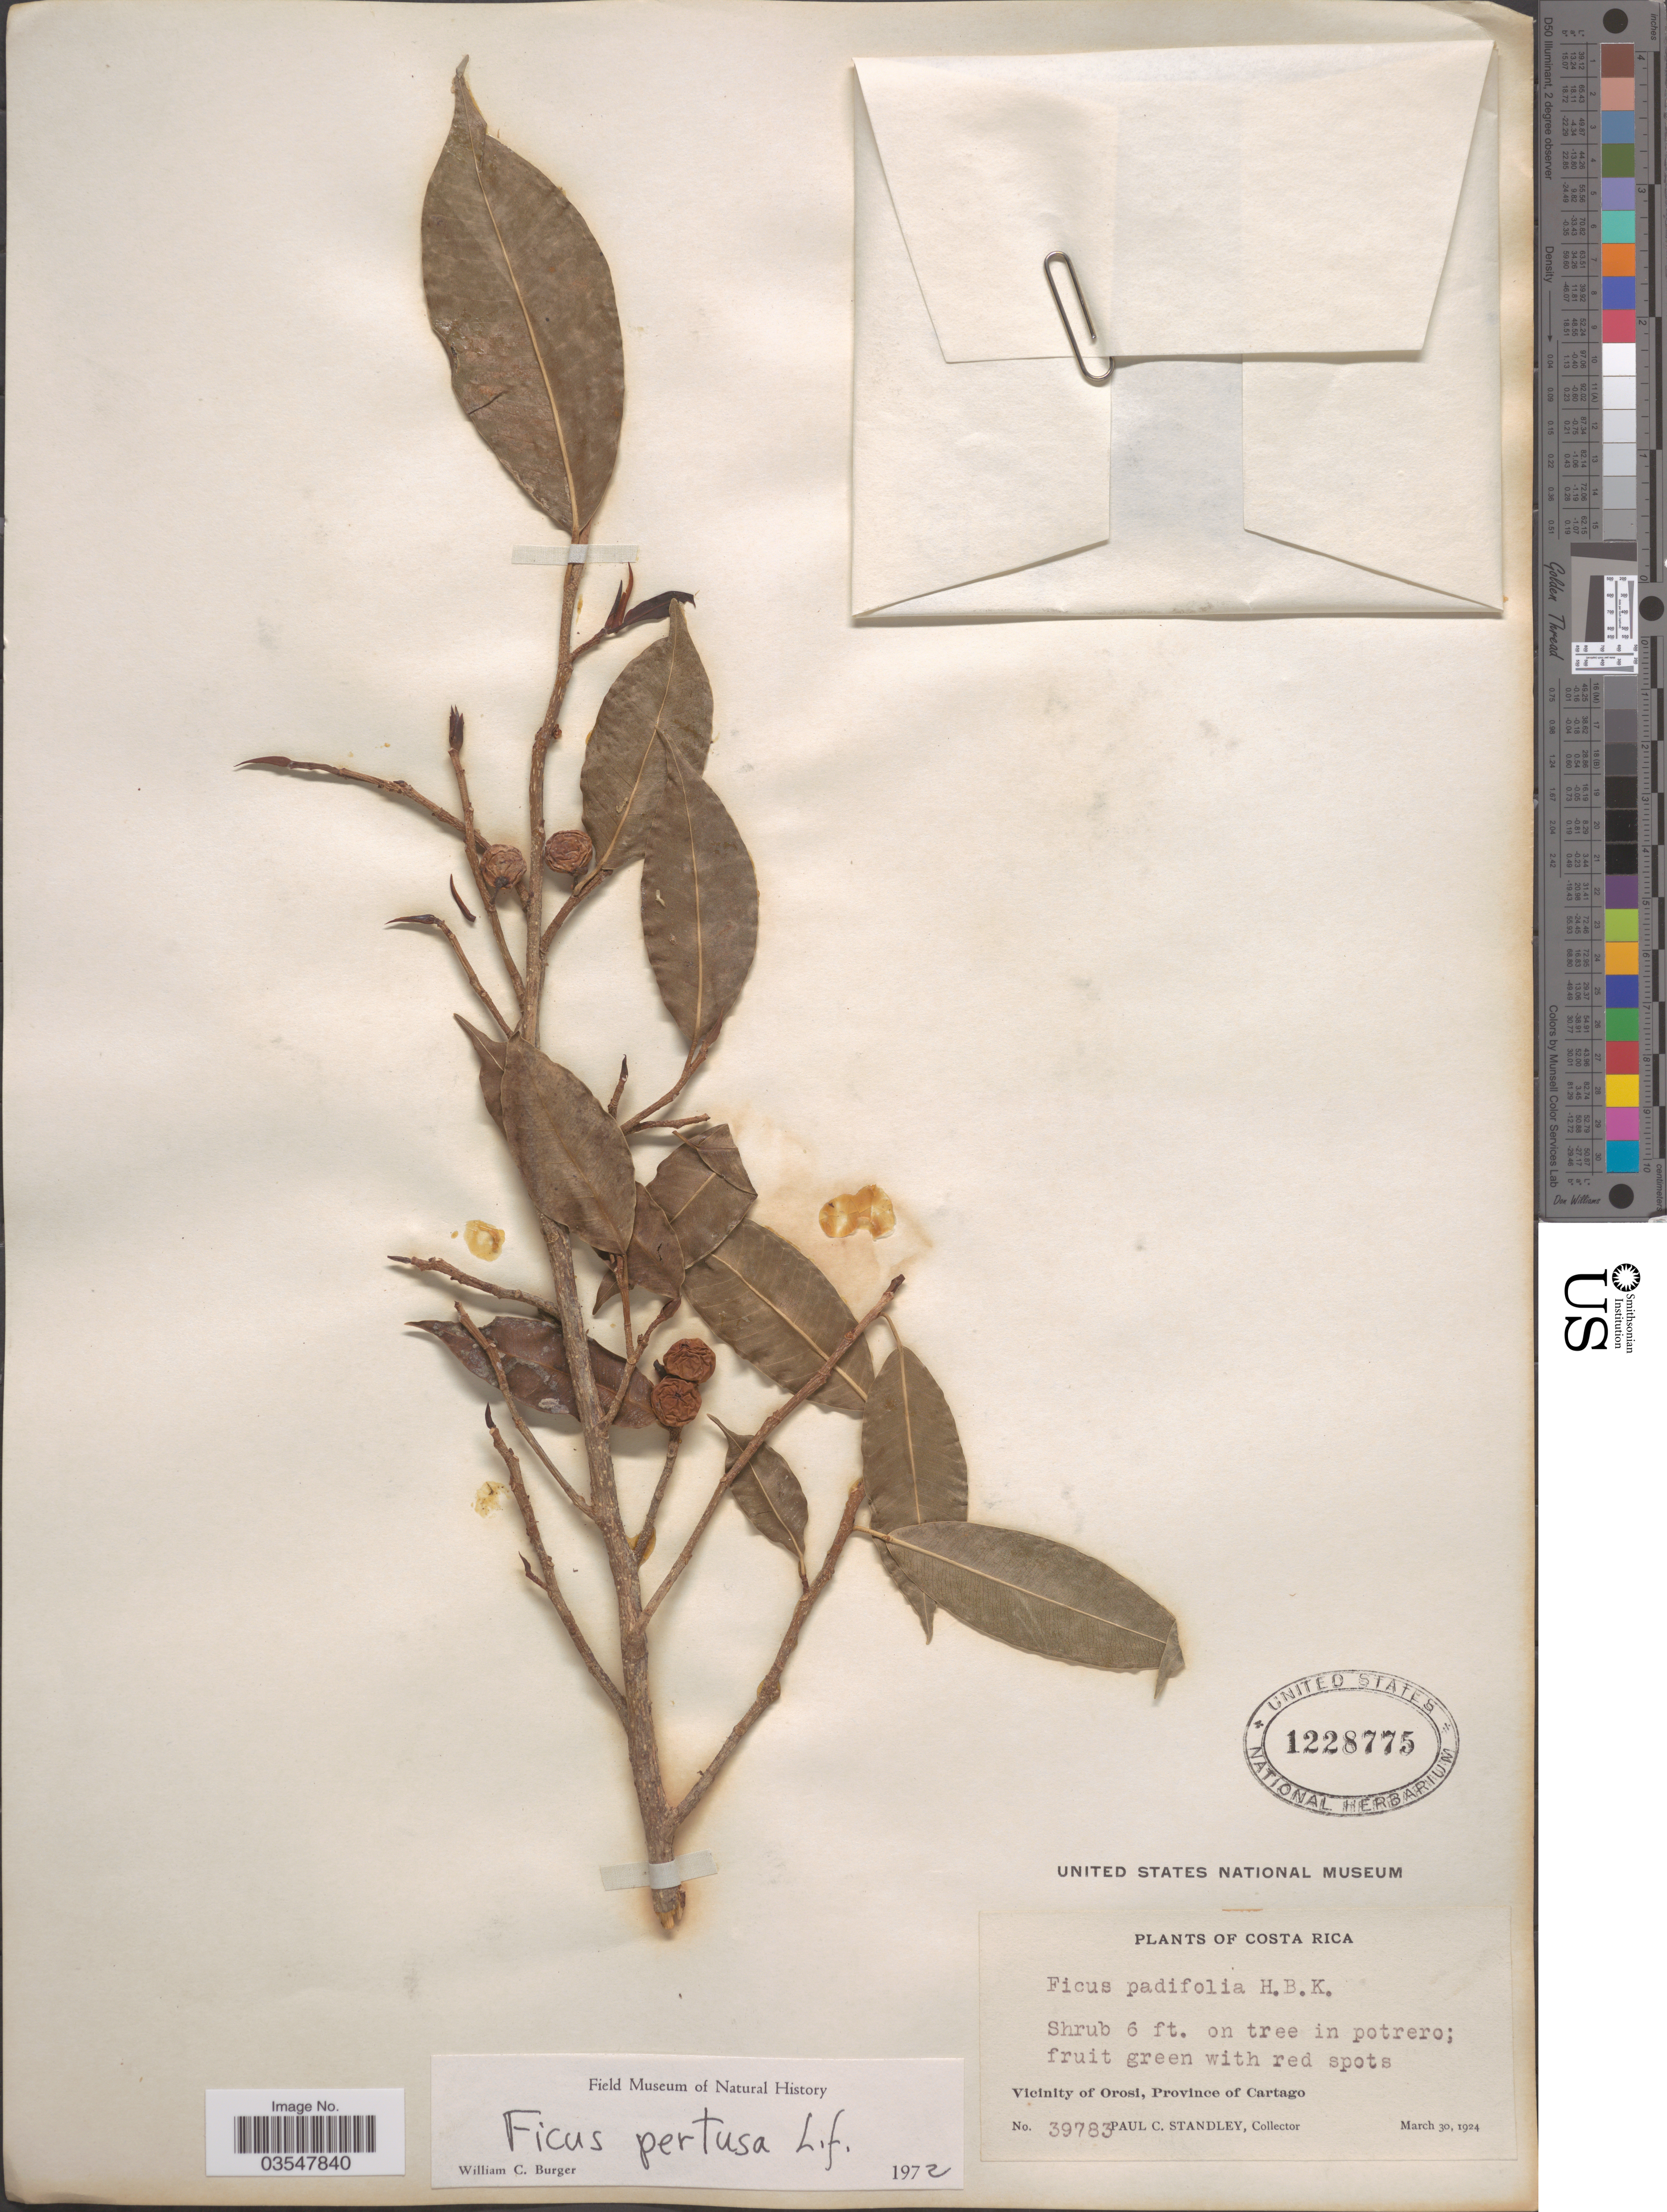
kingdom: Plantae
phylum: Tracheophyta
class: Magnoliopsida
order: Rosales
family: Moraceae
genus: Ficus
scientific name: Ficus pertusa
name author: L. f.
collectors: P. C. Standley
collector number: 39783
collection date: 1924-03-30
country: Costa Rica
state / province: Cartago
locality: Vicinity of Orosi.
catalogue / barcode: US 1228775